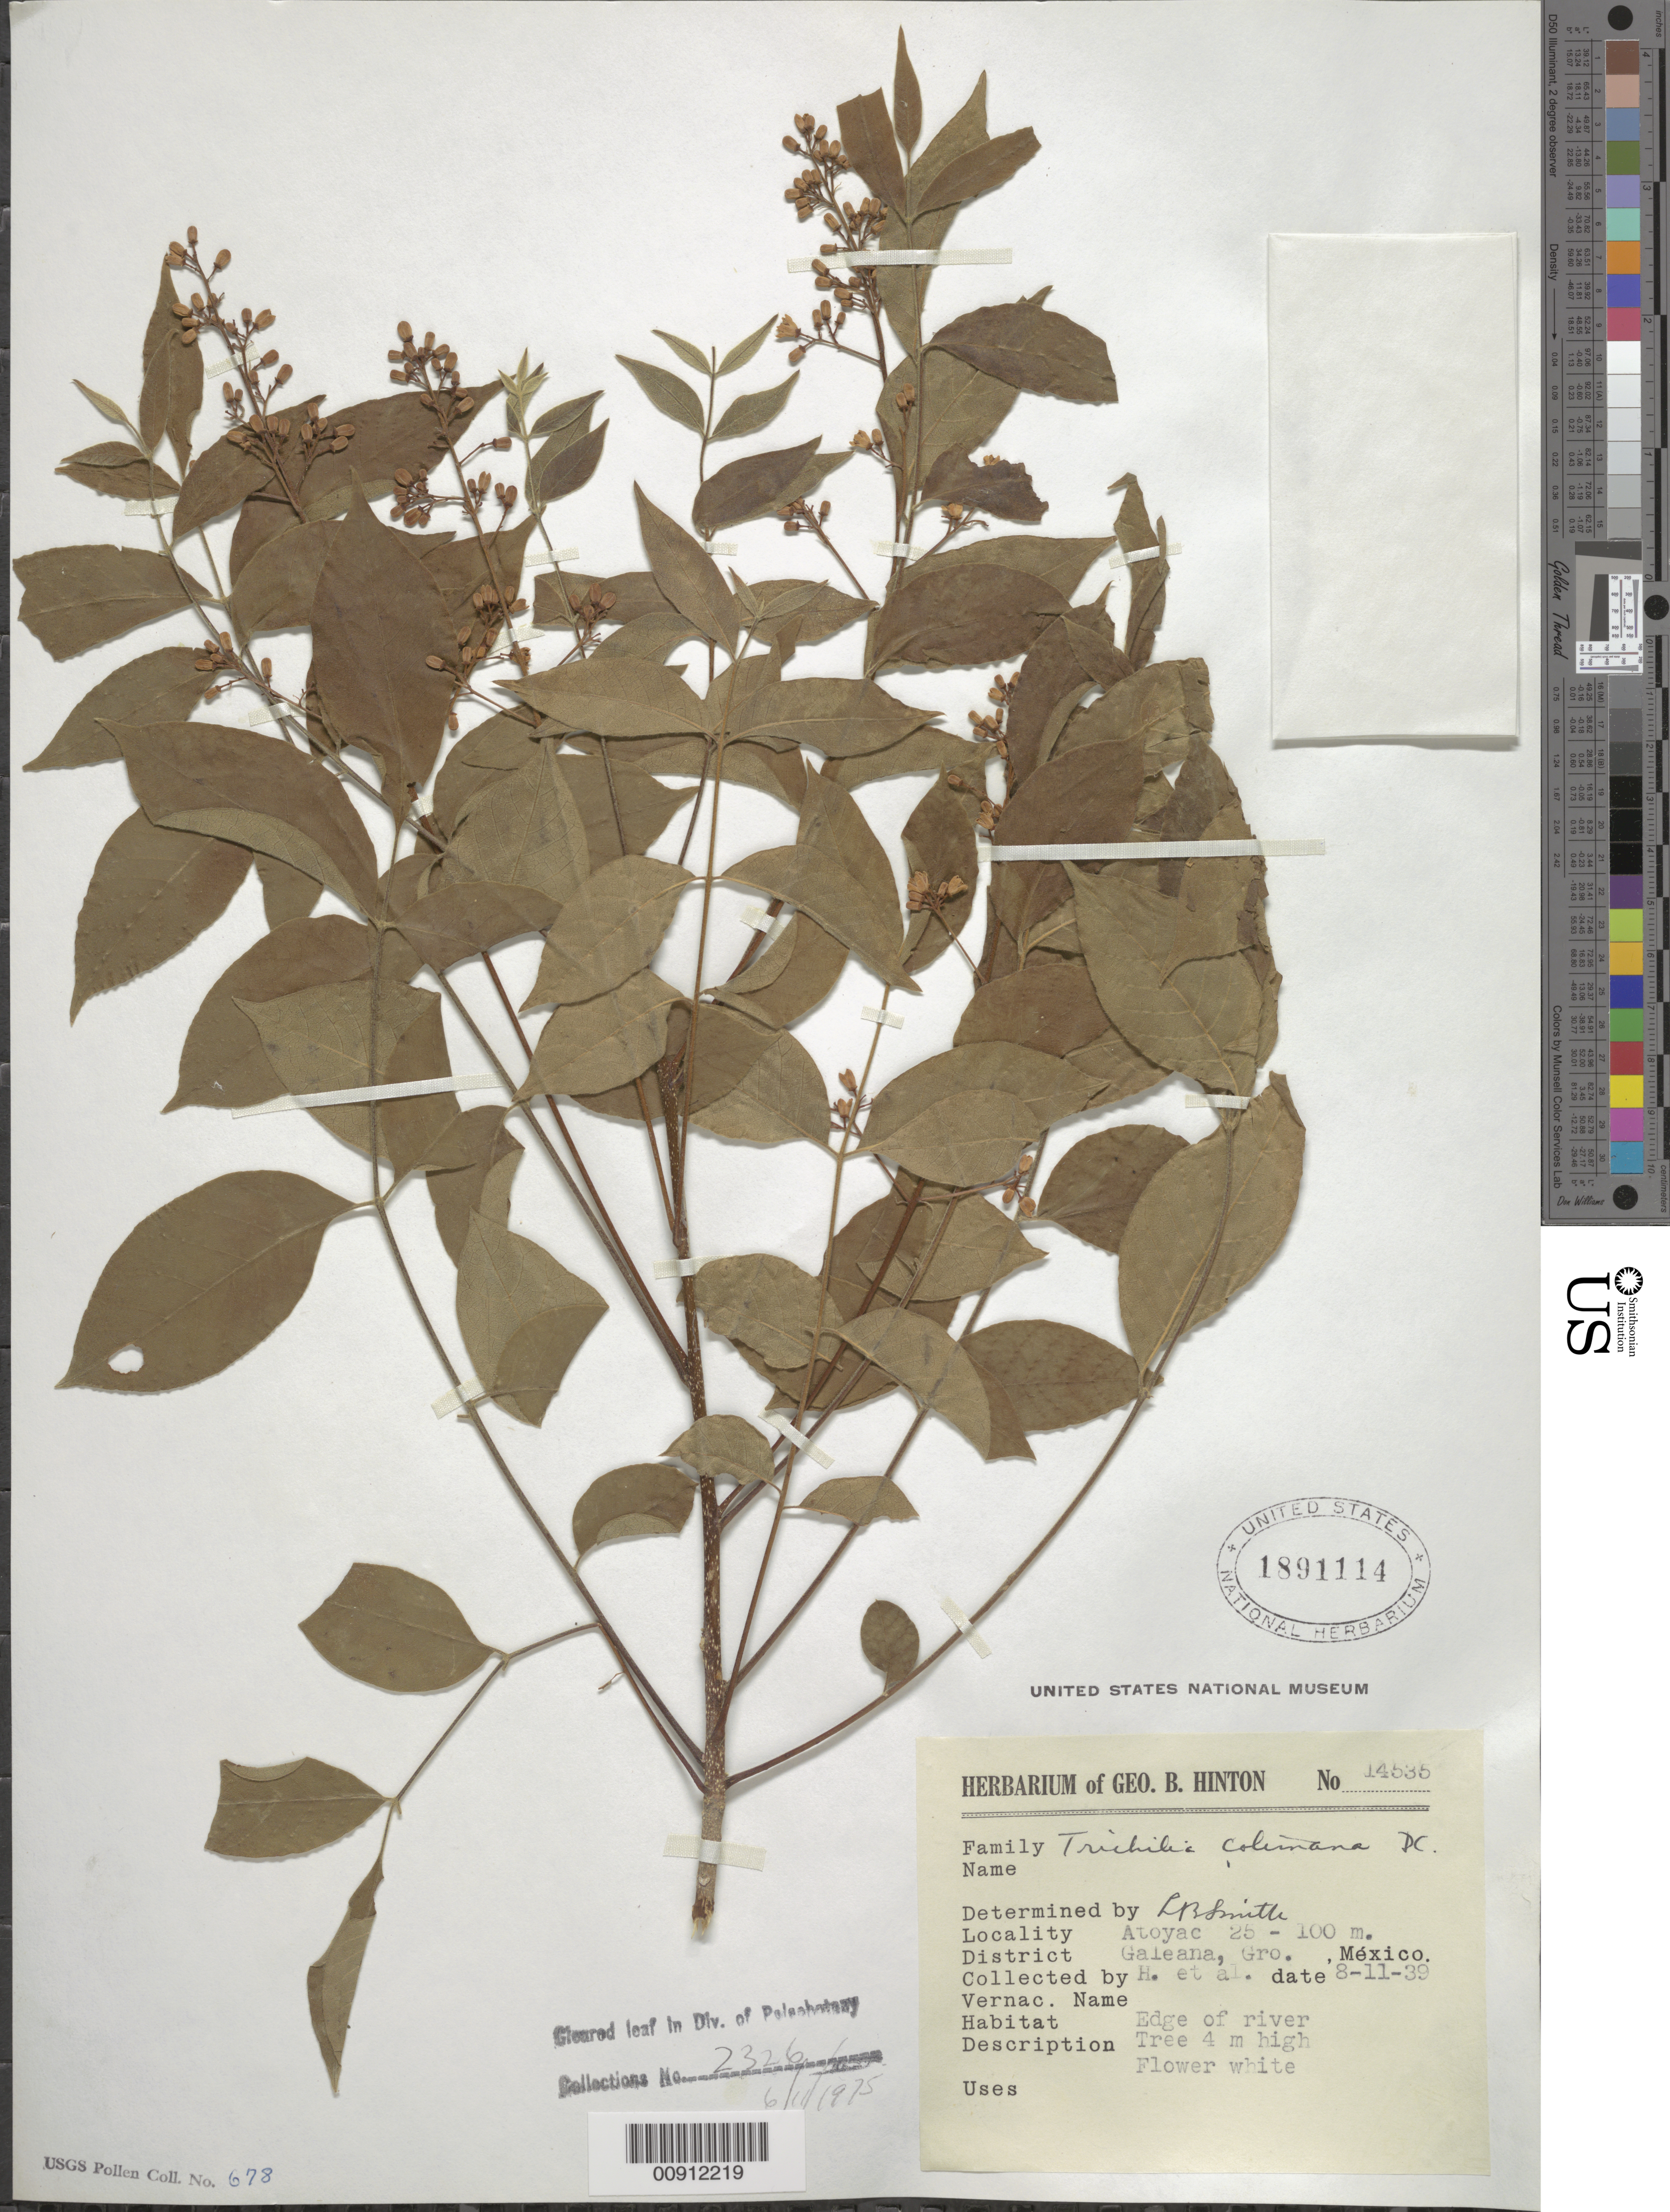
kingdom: Plantae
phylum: Tracheophyta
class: Magnoliopsida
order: Sapindales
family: Meliaceae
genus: Trichilia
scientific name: Trichilia colimana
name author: C. DC.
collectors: G. B. Hinton & et al.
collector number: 14535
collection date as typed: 11 Aug 1939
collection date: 1939-08-11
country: Mexico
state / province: Guerrero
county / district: Galeana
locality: Atoyac, District Galeana, Guerrero.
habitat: Edge of river.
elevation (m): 100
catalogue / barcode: US 1891114